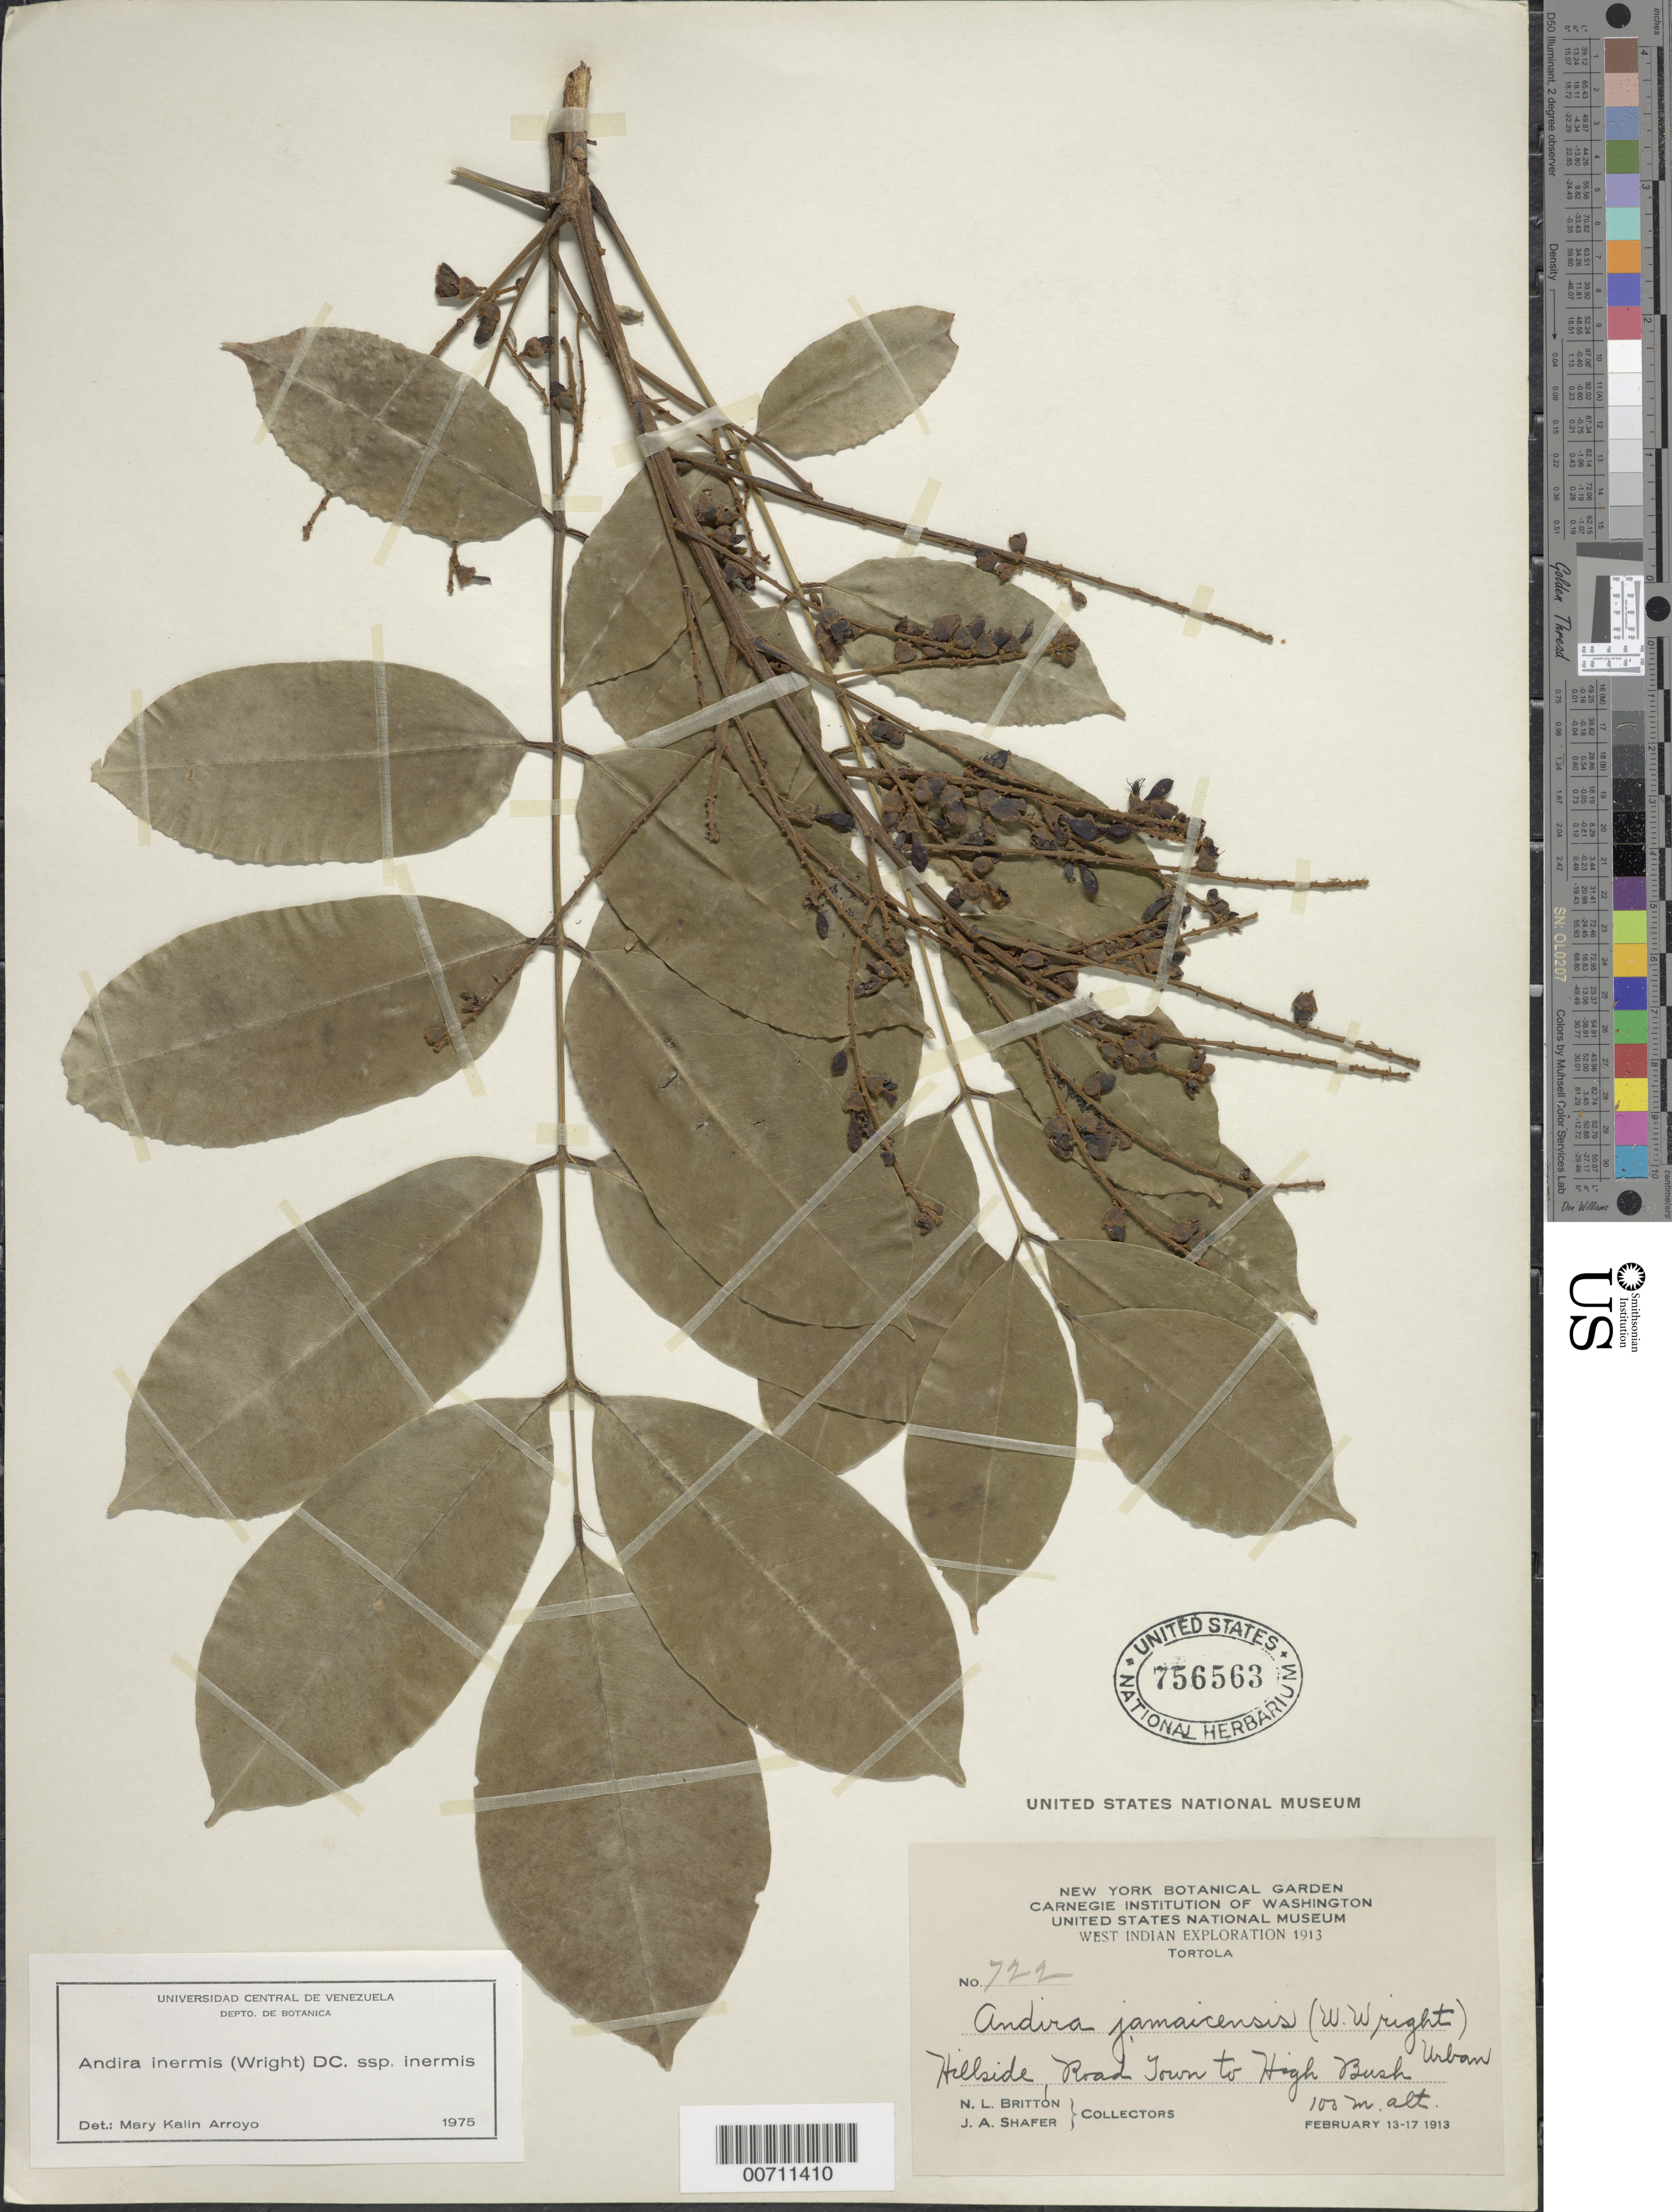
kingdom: Plantae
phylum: Tracheophyta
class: Magnoliopsida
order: Fabales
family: Fabaceae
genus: Andira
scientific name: Andira inermis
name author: (W. Wright) Kunth ex DC.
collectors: N. Britton & J. A. Shafer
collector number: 722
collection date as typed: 13 Feb 1913 to 17 Feb 1913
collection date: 1913-02-13/1913-02-17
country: British Virgin Islands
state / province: Tortola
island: Tortola Island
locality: Road Town to High Bush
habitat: Hillside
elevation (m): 100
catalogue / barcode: US 756563